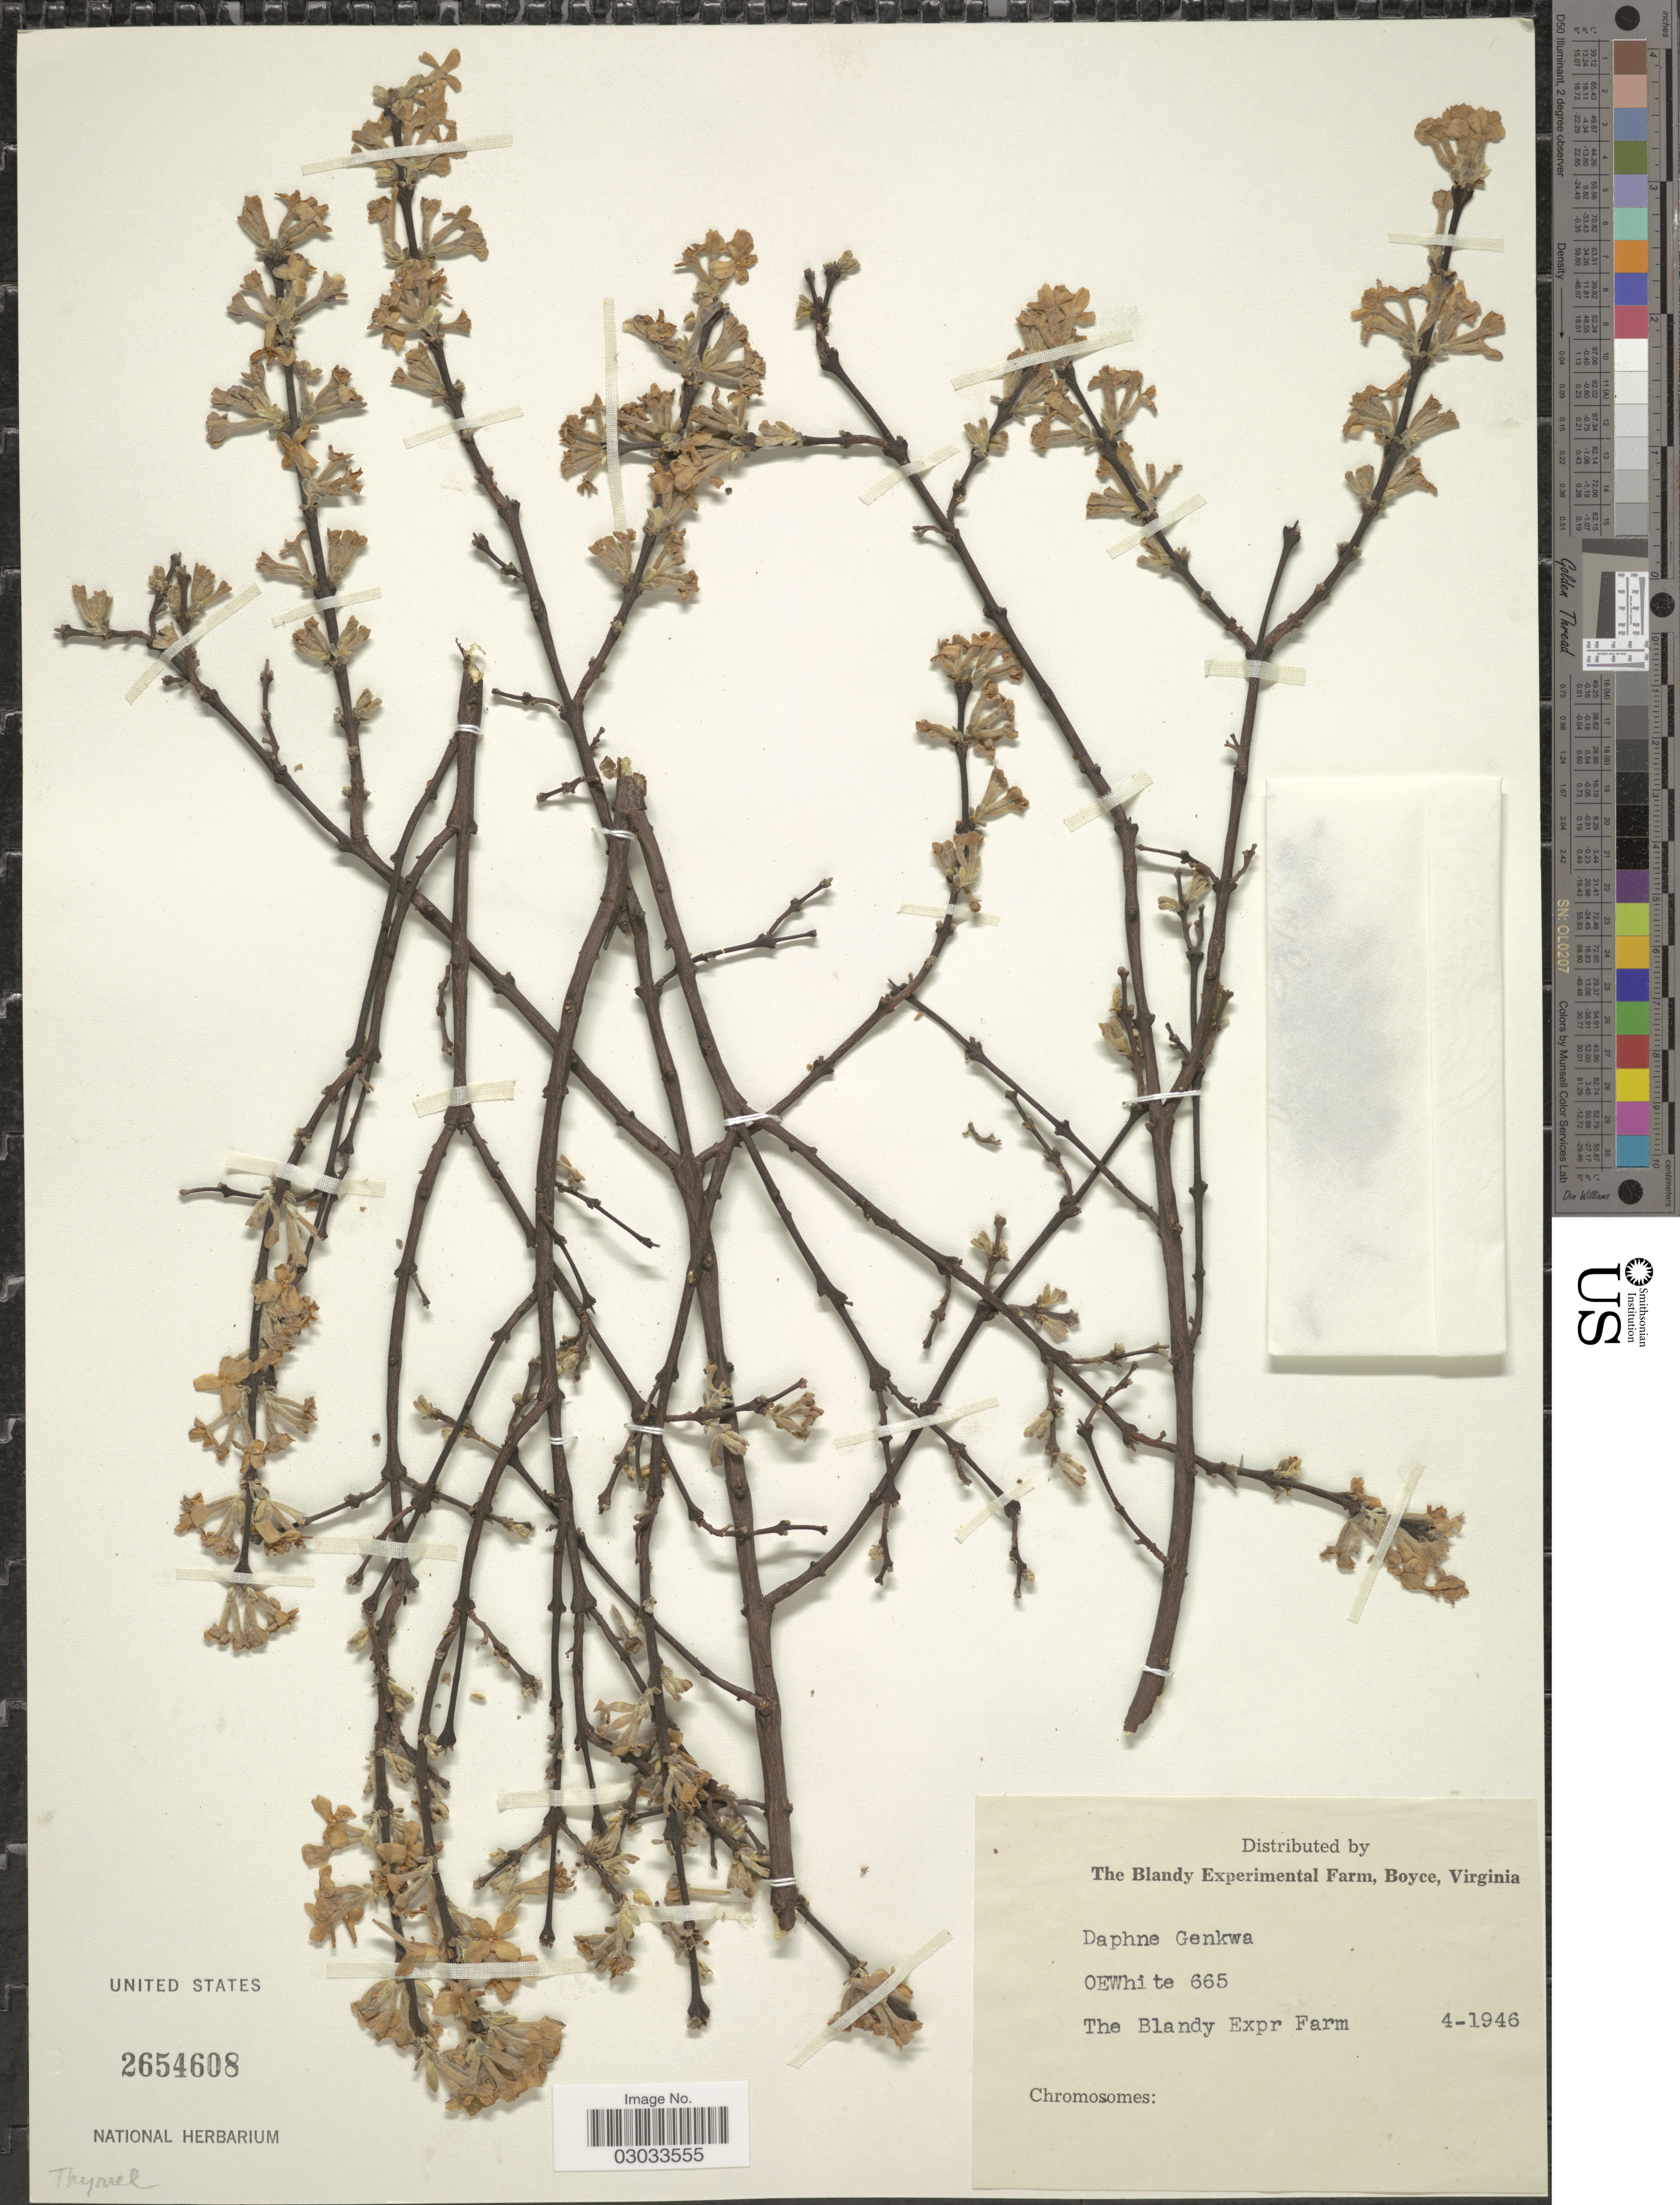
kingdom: Plantae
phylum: Tracheophyta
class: Magnoliopsida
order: Malvales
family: Thymelaeaceae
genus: Daphne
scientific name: Daphne genkwa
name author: Siebold & Zucc.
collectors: O. E. White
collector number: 665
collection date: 1946-04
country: United States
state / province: Virginia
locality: The Blandy Experimental Farm.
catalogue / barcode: US 2654608